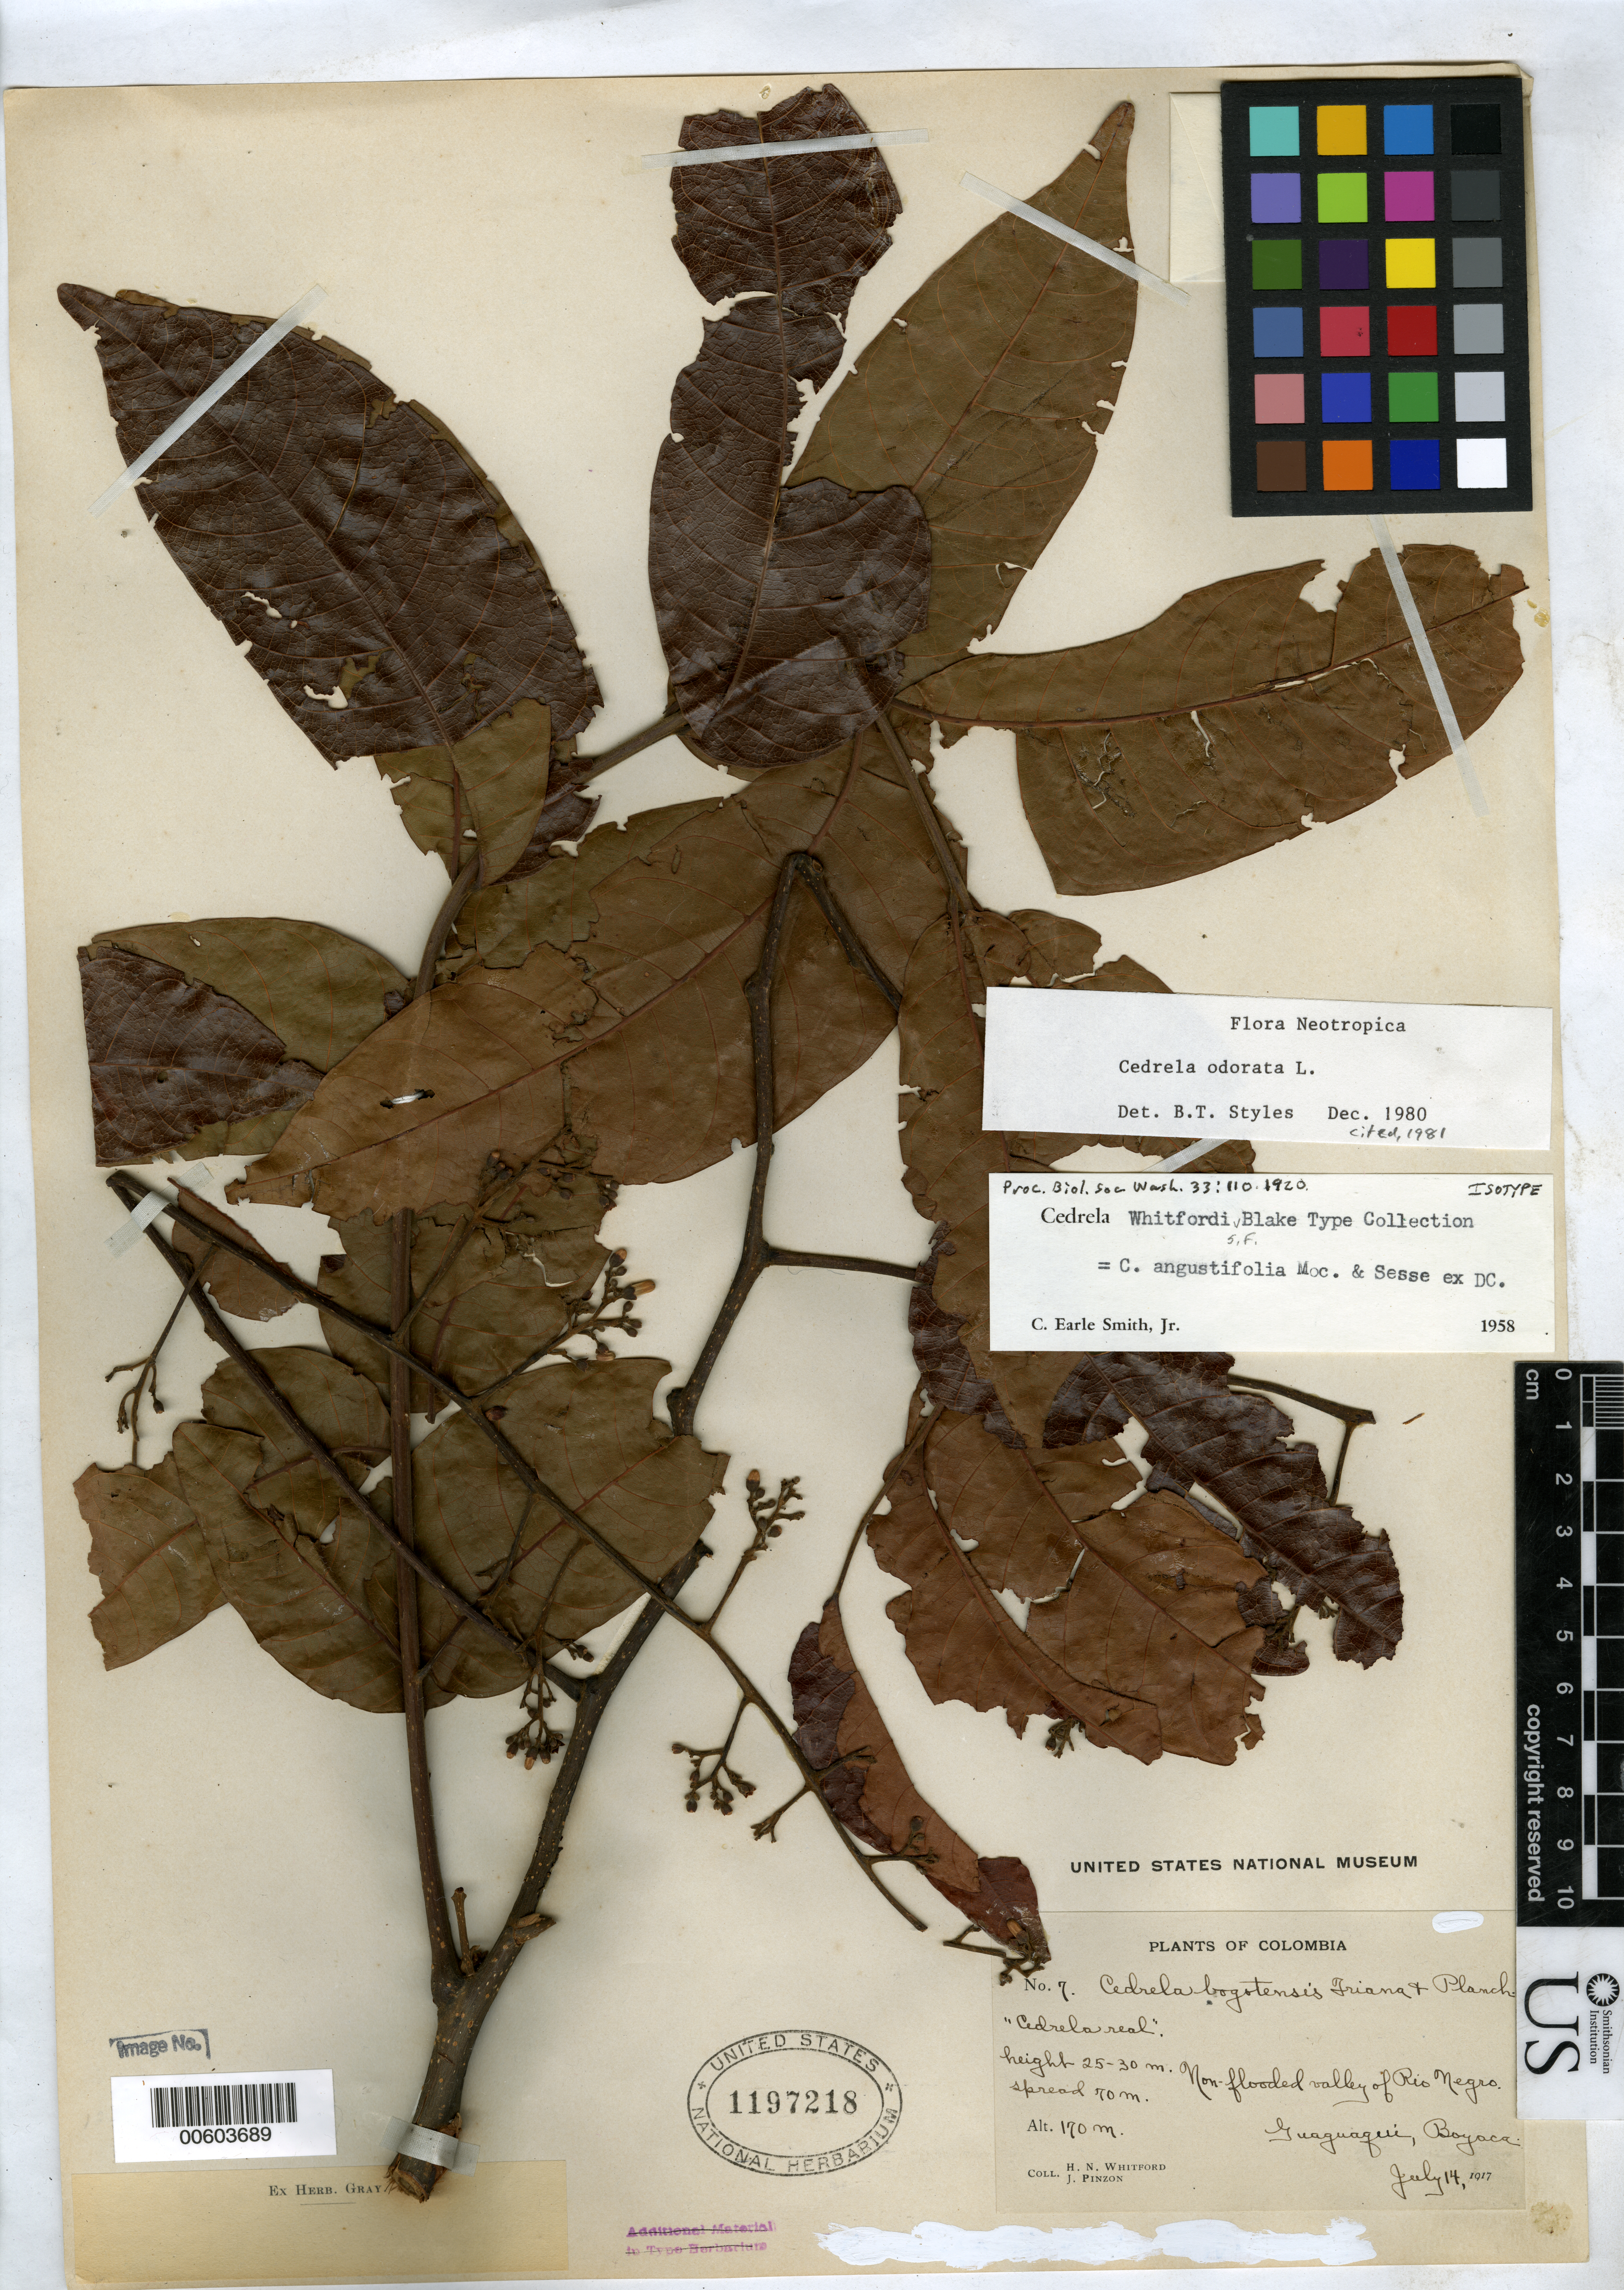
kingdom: Plantae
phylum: Tracheophyta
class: Magnoliopsida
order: Sapindales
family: Meliaceae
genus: Cedrela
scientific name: Cedrela whitfordii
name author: S.F. Blake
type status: Isotype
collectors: H. N. Whitford & J. Pinzon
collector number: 7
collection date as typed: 14 Jul 1917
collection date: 1917-07-14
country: Colombia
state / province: Boyacá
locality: Guaguagui.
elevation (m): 170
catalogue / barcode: US 1197218